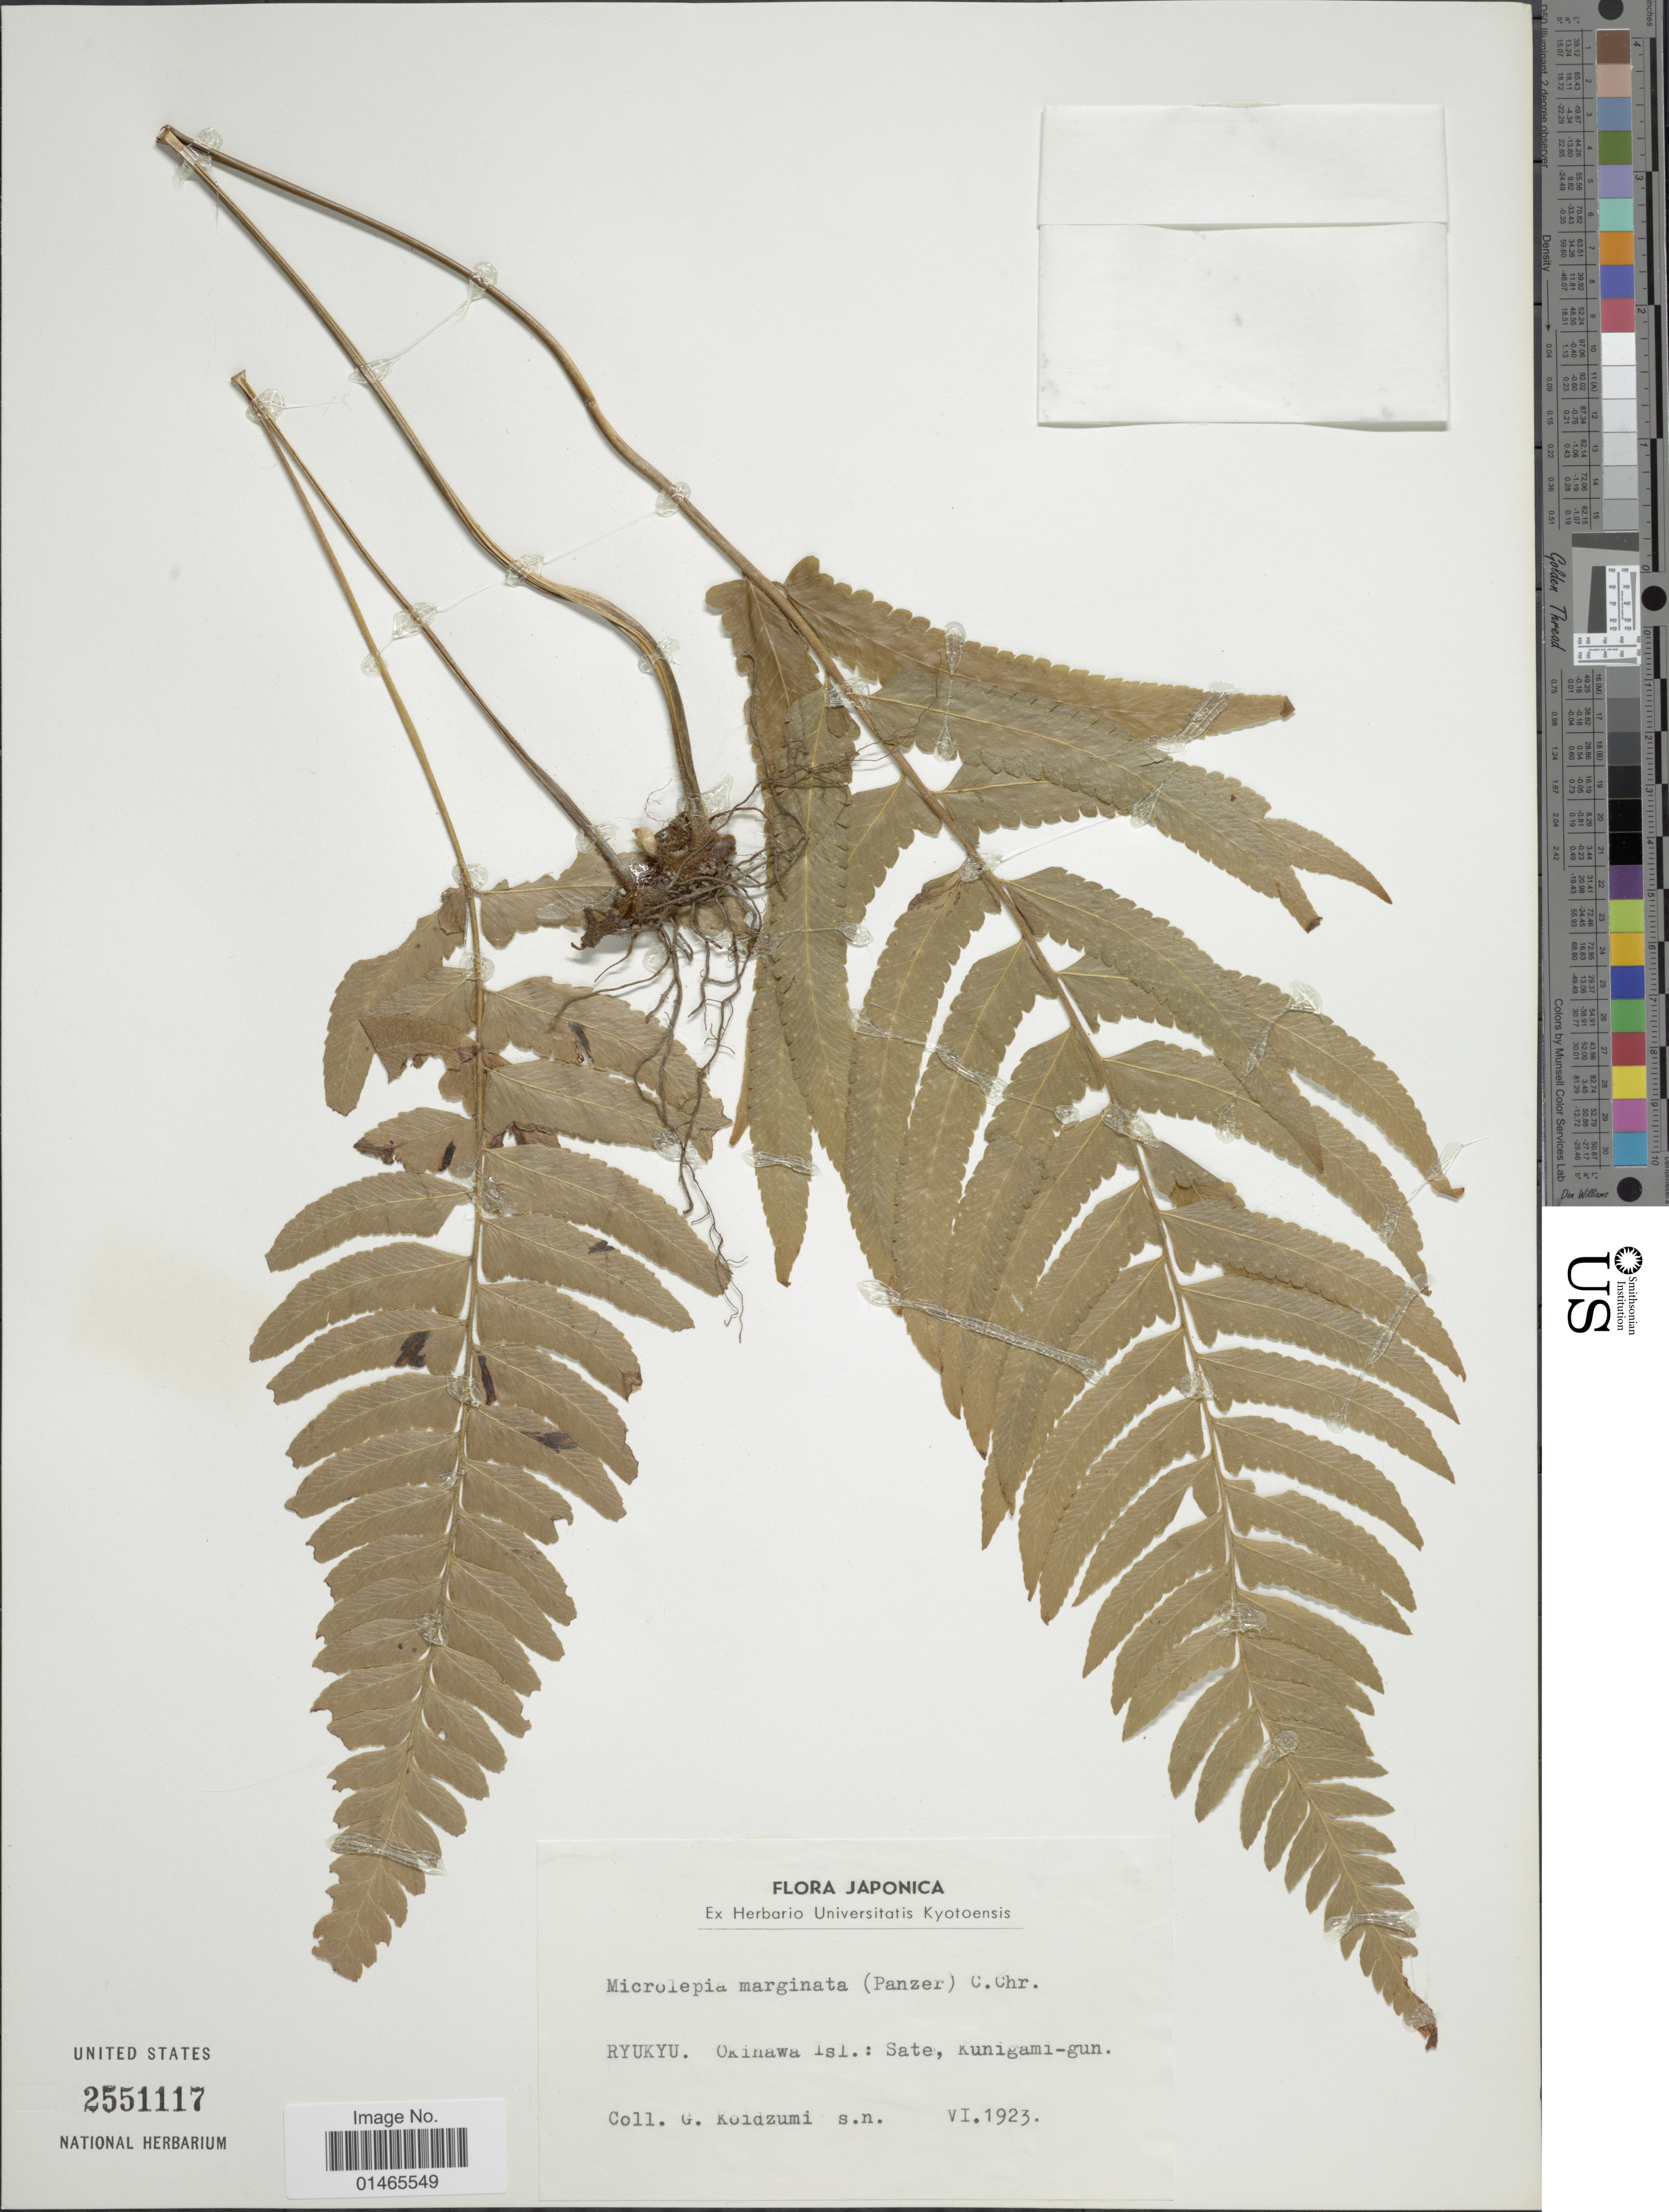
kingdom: Plantae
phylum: Tracheophyta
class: Polypodiopsida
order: Polypodiales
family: Dennstaedtiaceae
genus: Microlepia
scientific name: Microlepia marginata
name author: (Houtt.) C. Chr.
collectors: G. Koidzumi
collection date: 1923-06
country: Japan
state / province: Okinawa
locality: Ryukyu, Okinawa Isl. : Sate, Kunigami-gun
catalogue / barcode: US 2551117